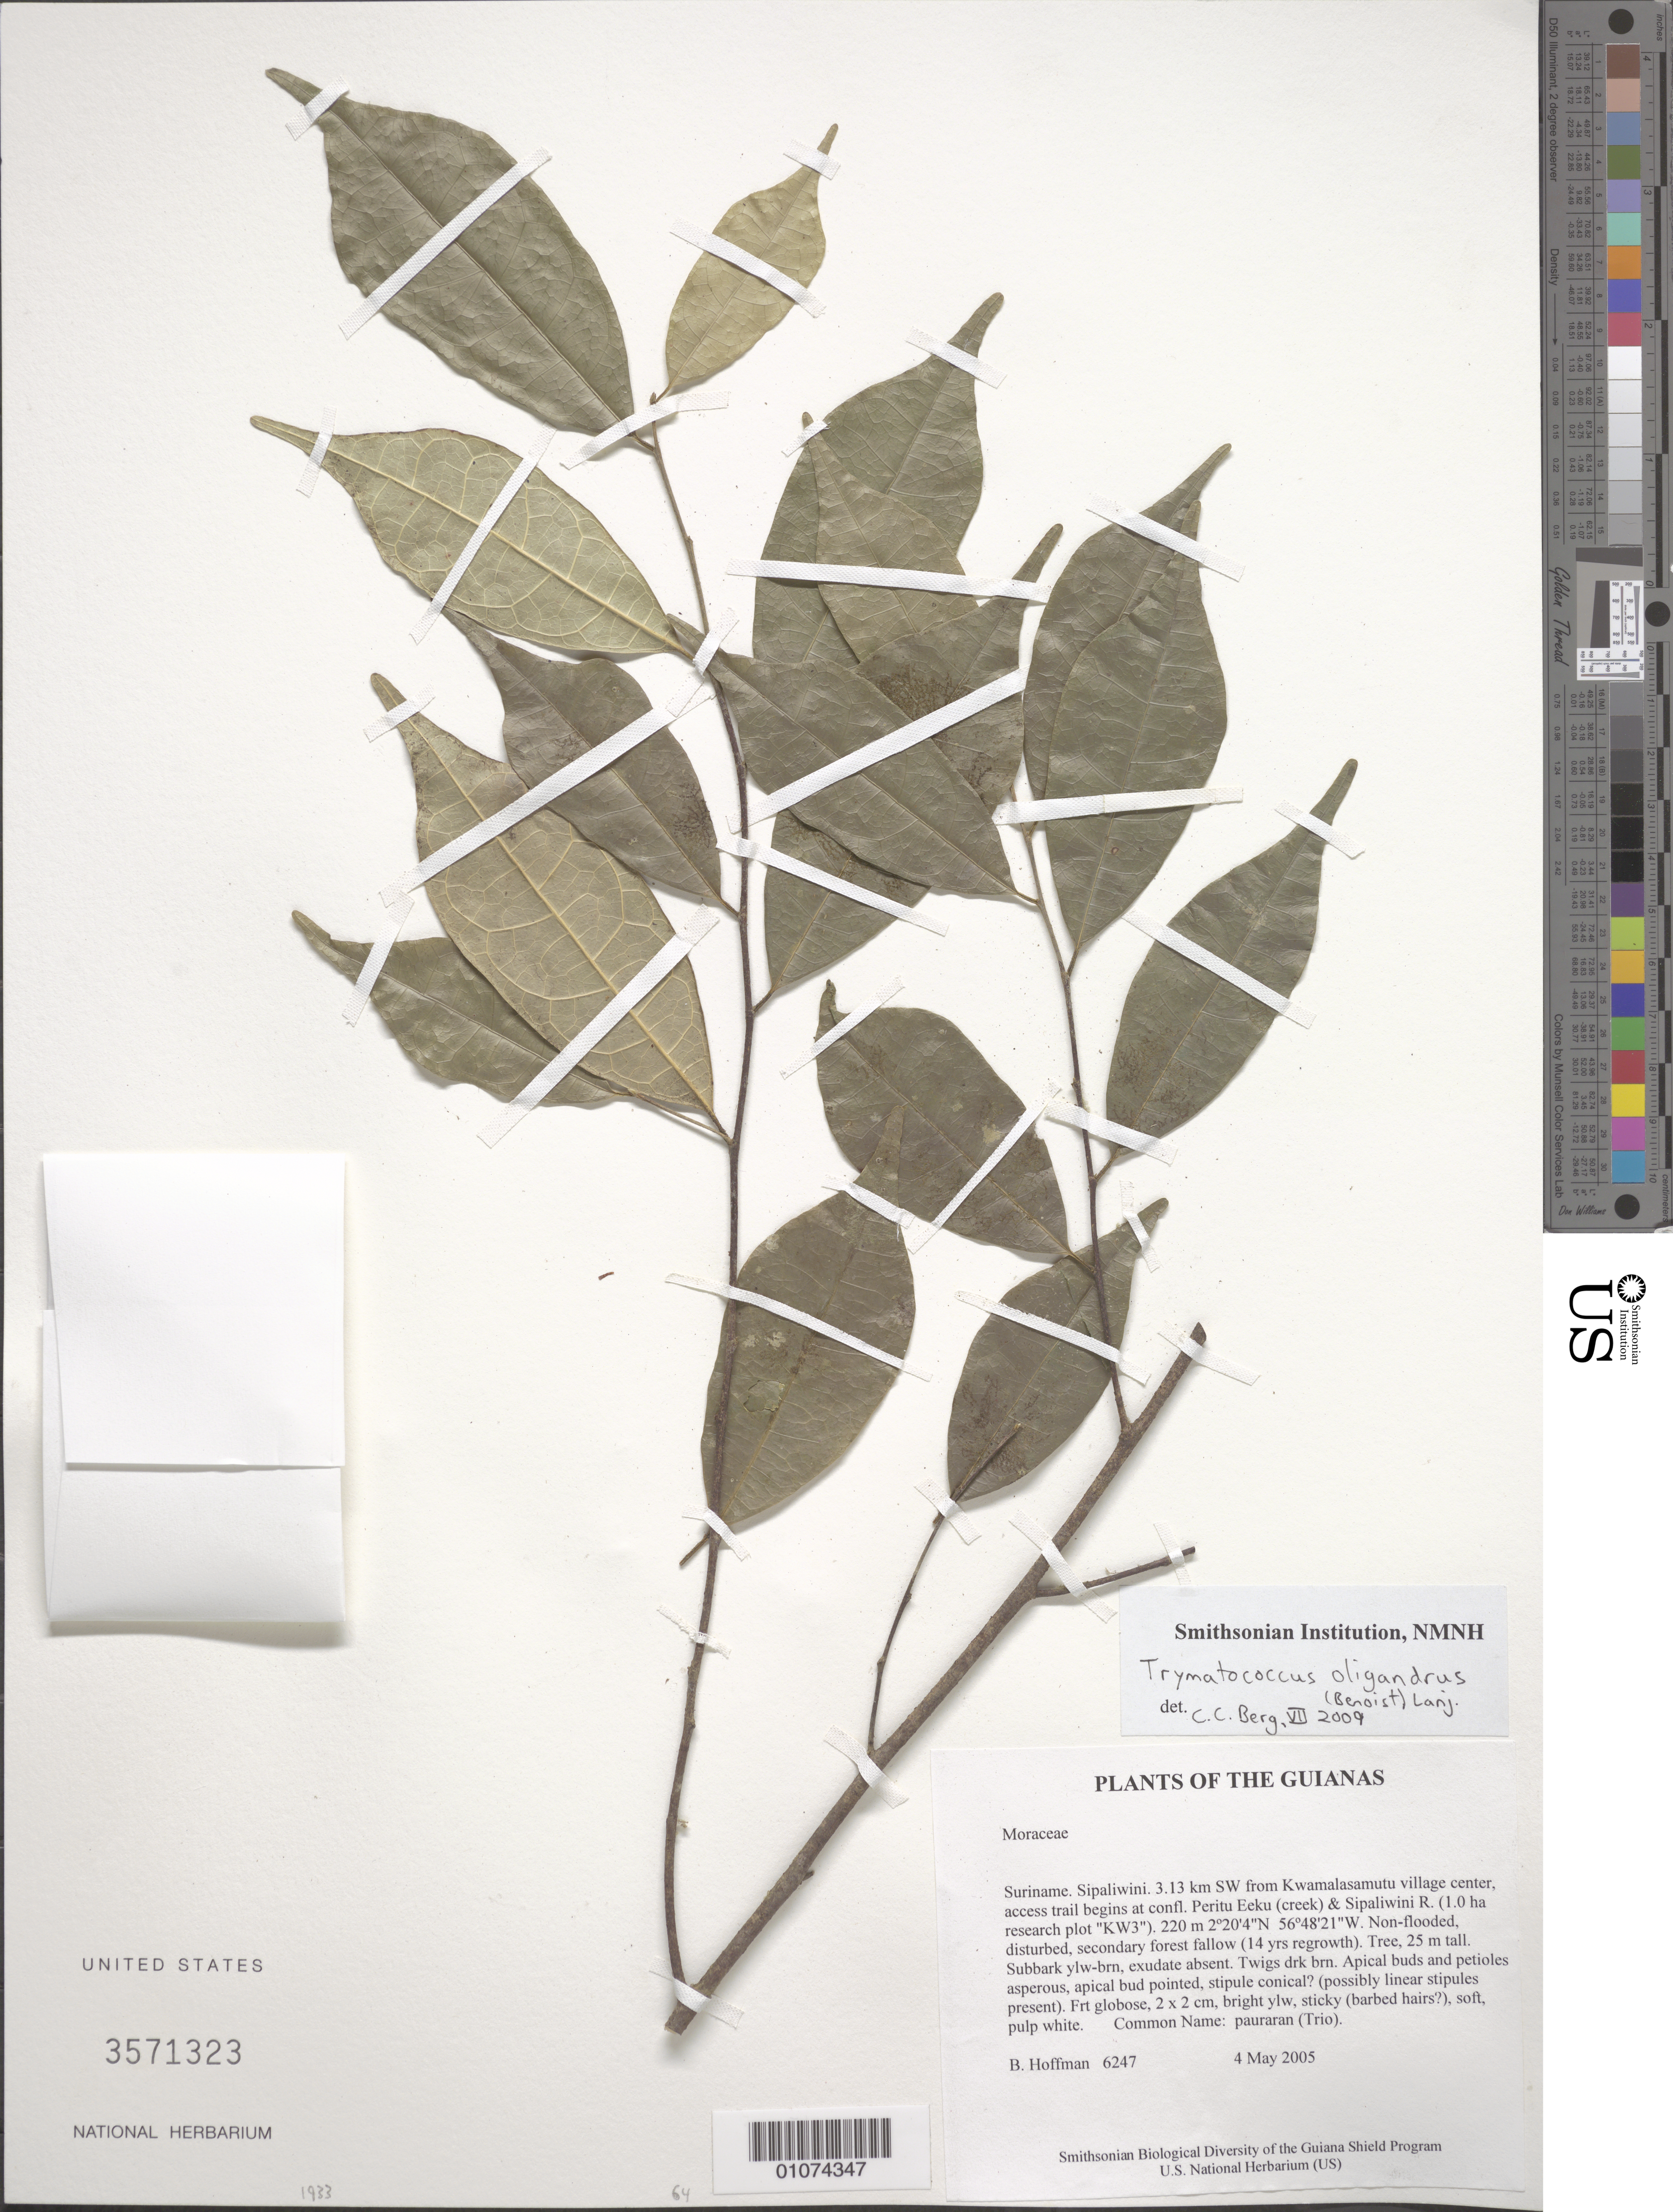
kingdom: Plantae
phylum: Tracheophyta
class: Magnoliopsida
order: Rosales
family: Moraceae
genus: Brosimum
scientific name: Brosimum oligandrum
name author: (Benoist) E. M. Gardner & Zerega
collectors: B. Hoffman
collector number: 6247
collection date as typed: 4 May 2005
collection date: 2005-05-04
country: Suriname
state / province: Sipaliwini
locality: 3.13 km SW from Kwamalasamutu village center, access trail begins at confl. Peritu Eeku (creek) & Sipaliwini R. (1.0 ha research plot "KW3")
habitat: Non-flooded, disturbed, secondary forest fallow (14 yrs regrowth)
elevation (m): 220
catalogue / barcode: US 3571323